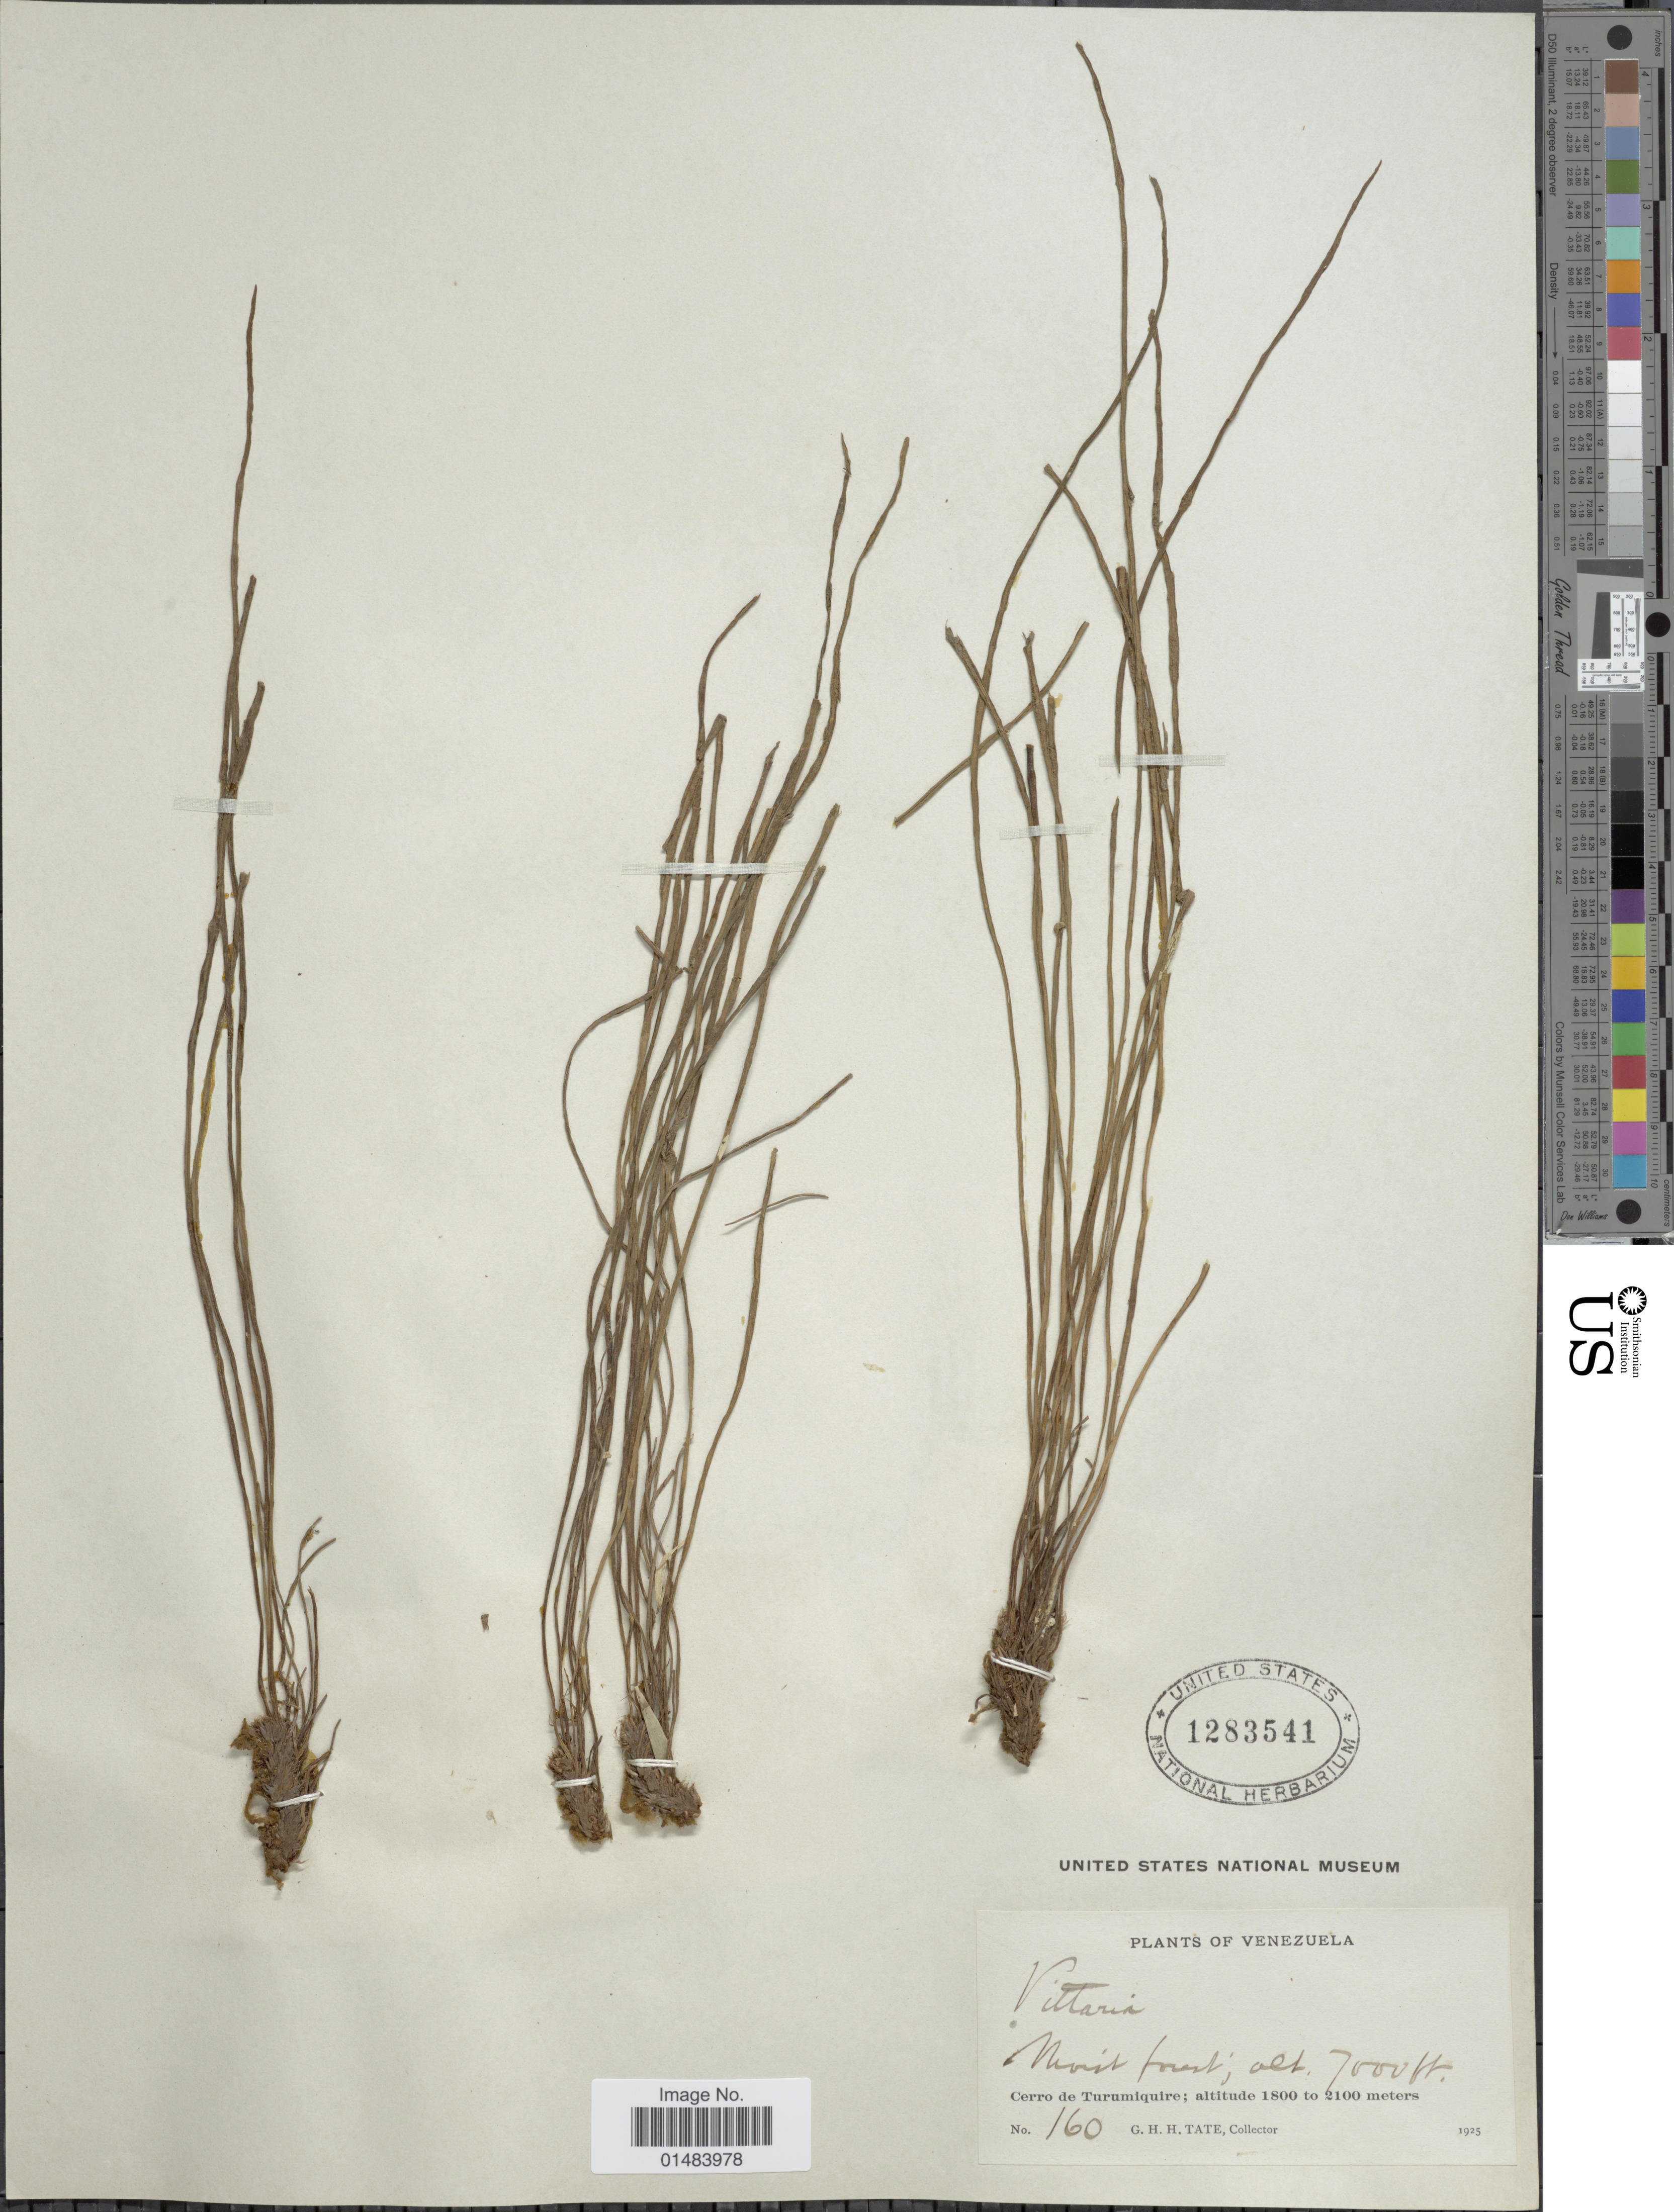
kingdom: Plantae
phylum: Tracheophyta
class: Polypodiopsida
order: Polypodiales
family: Pteridaceae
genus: Vittaria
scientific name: Vittaria graminifolia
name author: Kaulf.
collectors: G. H. H.Tate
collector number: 160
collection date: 1925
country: Venezuela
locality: Venezuela, Cerro de Turumiquire.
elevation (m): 2134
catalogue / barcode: US 1283541